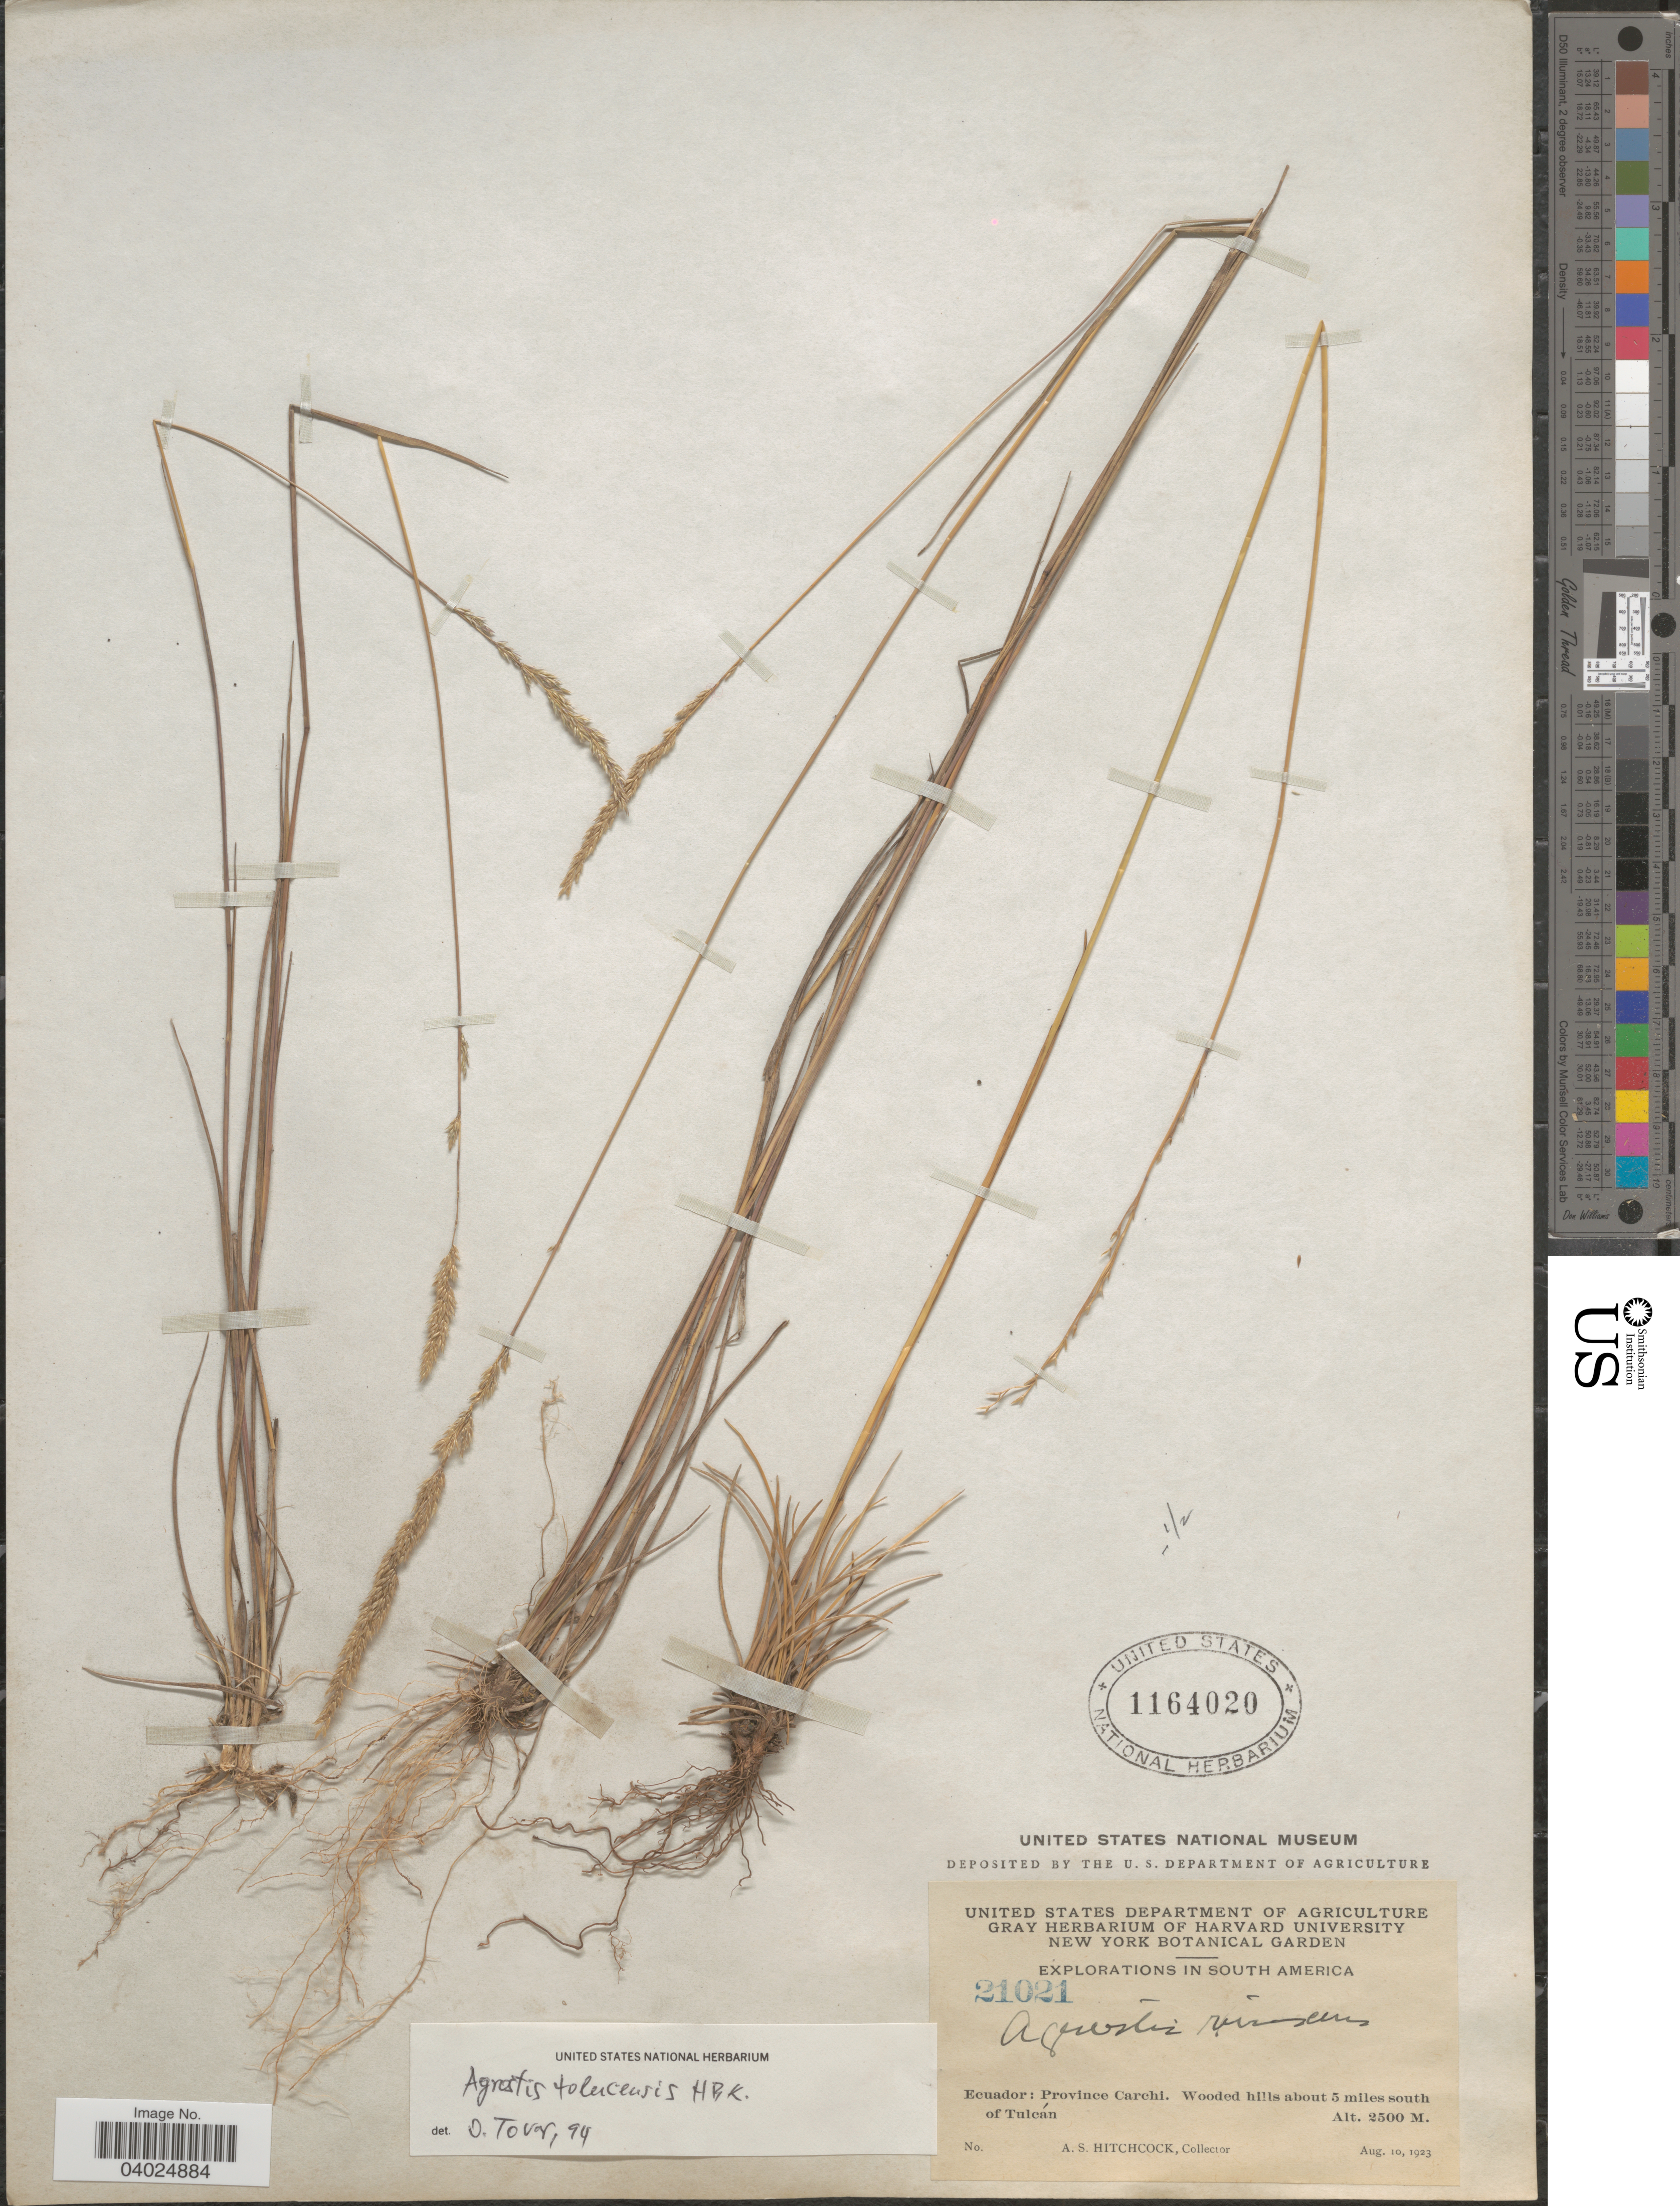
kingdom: Plantae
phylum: Tracheophyta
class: Liliopsida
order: Poales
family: Poaceae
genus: Agrostis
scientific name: Agrostis tolucensis Kunth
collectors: A. S. Hitchcock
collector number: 21021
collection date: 1923-08-10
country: Ecuador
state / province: Carchi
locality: Wooded hills about 5 miles south of Tulcán.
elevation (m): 2500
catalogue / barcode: US 1164020